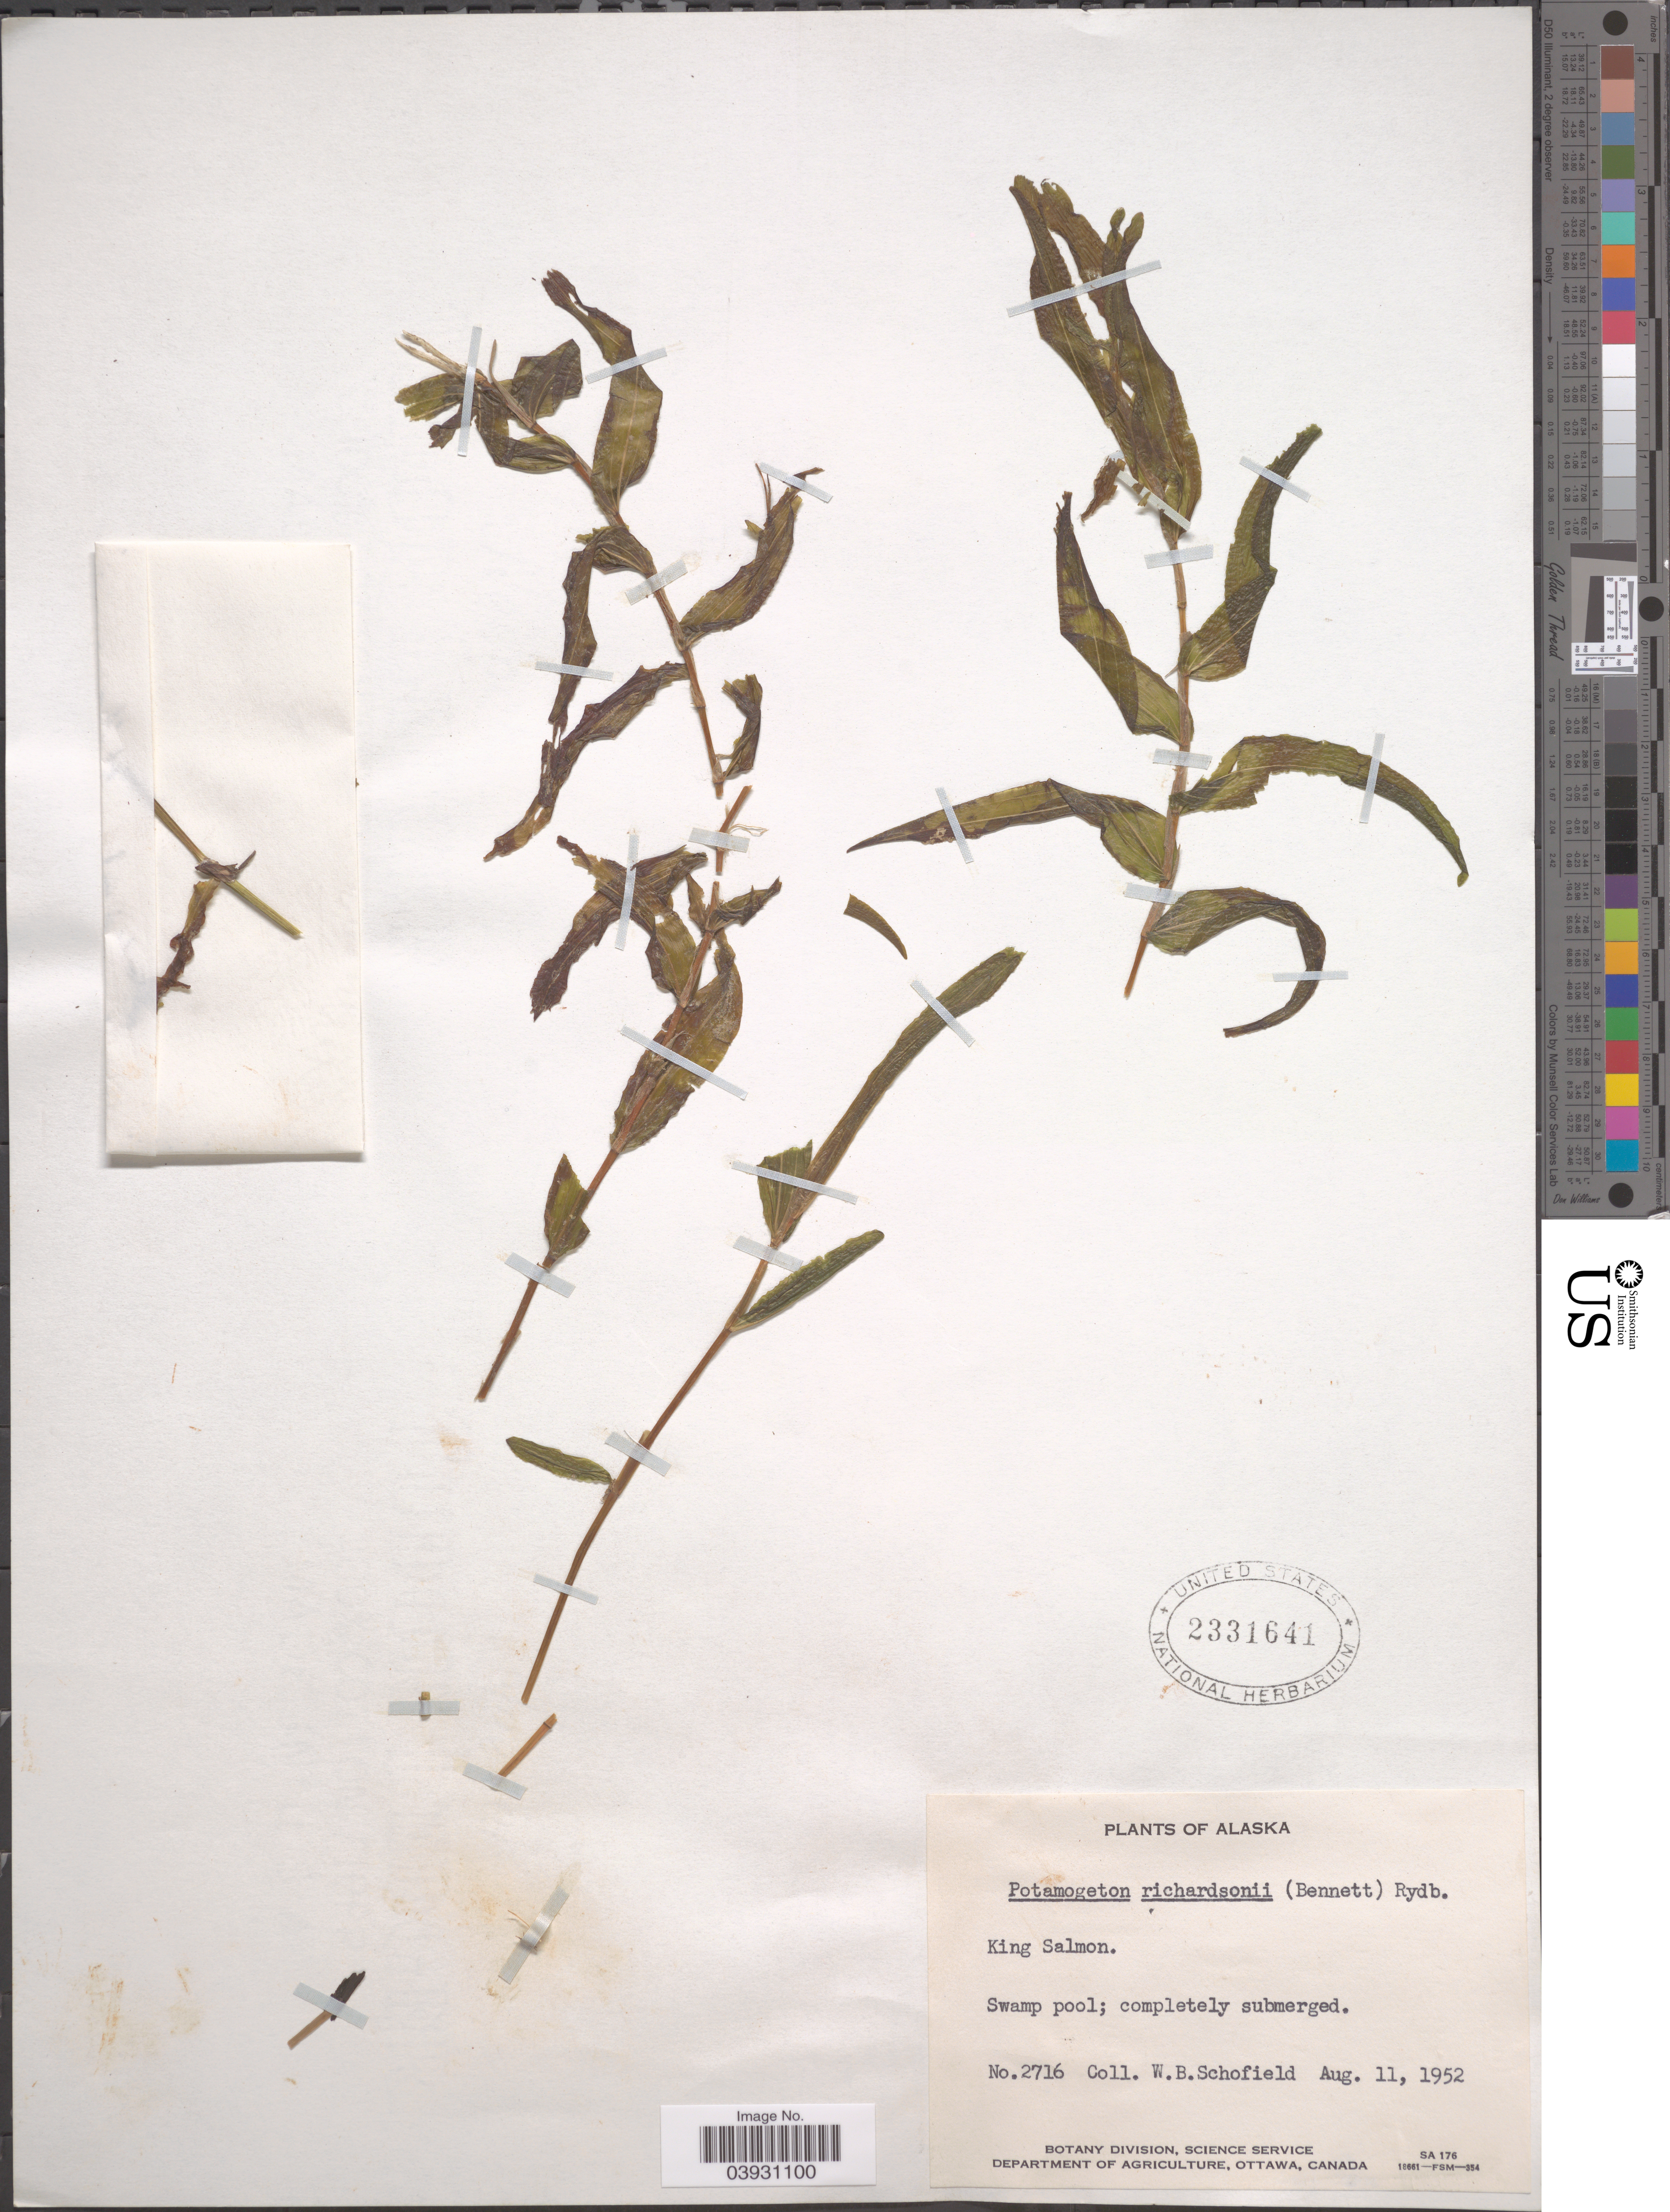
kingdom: Plantae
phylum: Tracheophyta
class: Liliopsida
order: Alismatales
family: Potamogetonaceae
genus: Potamogeton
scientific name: Potamogeton richardsonii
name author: (A.W. Benn.) Rydb.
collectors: W. Schofield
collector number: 2716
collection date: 1952-08-11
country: United States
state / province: Alaska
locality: King Salmon.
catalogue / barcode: US 2331641